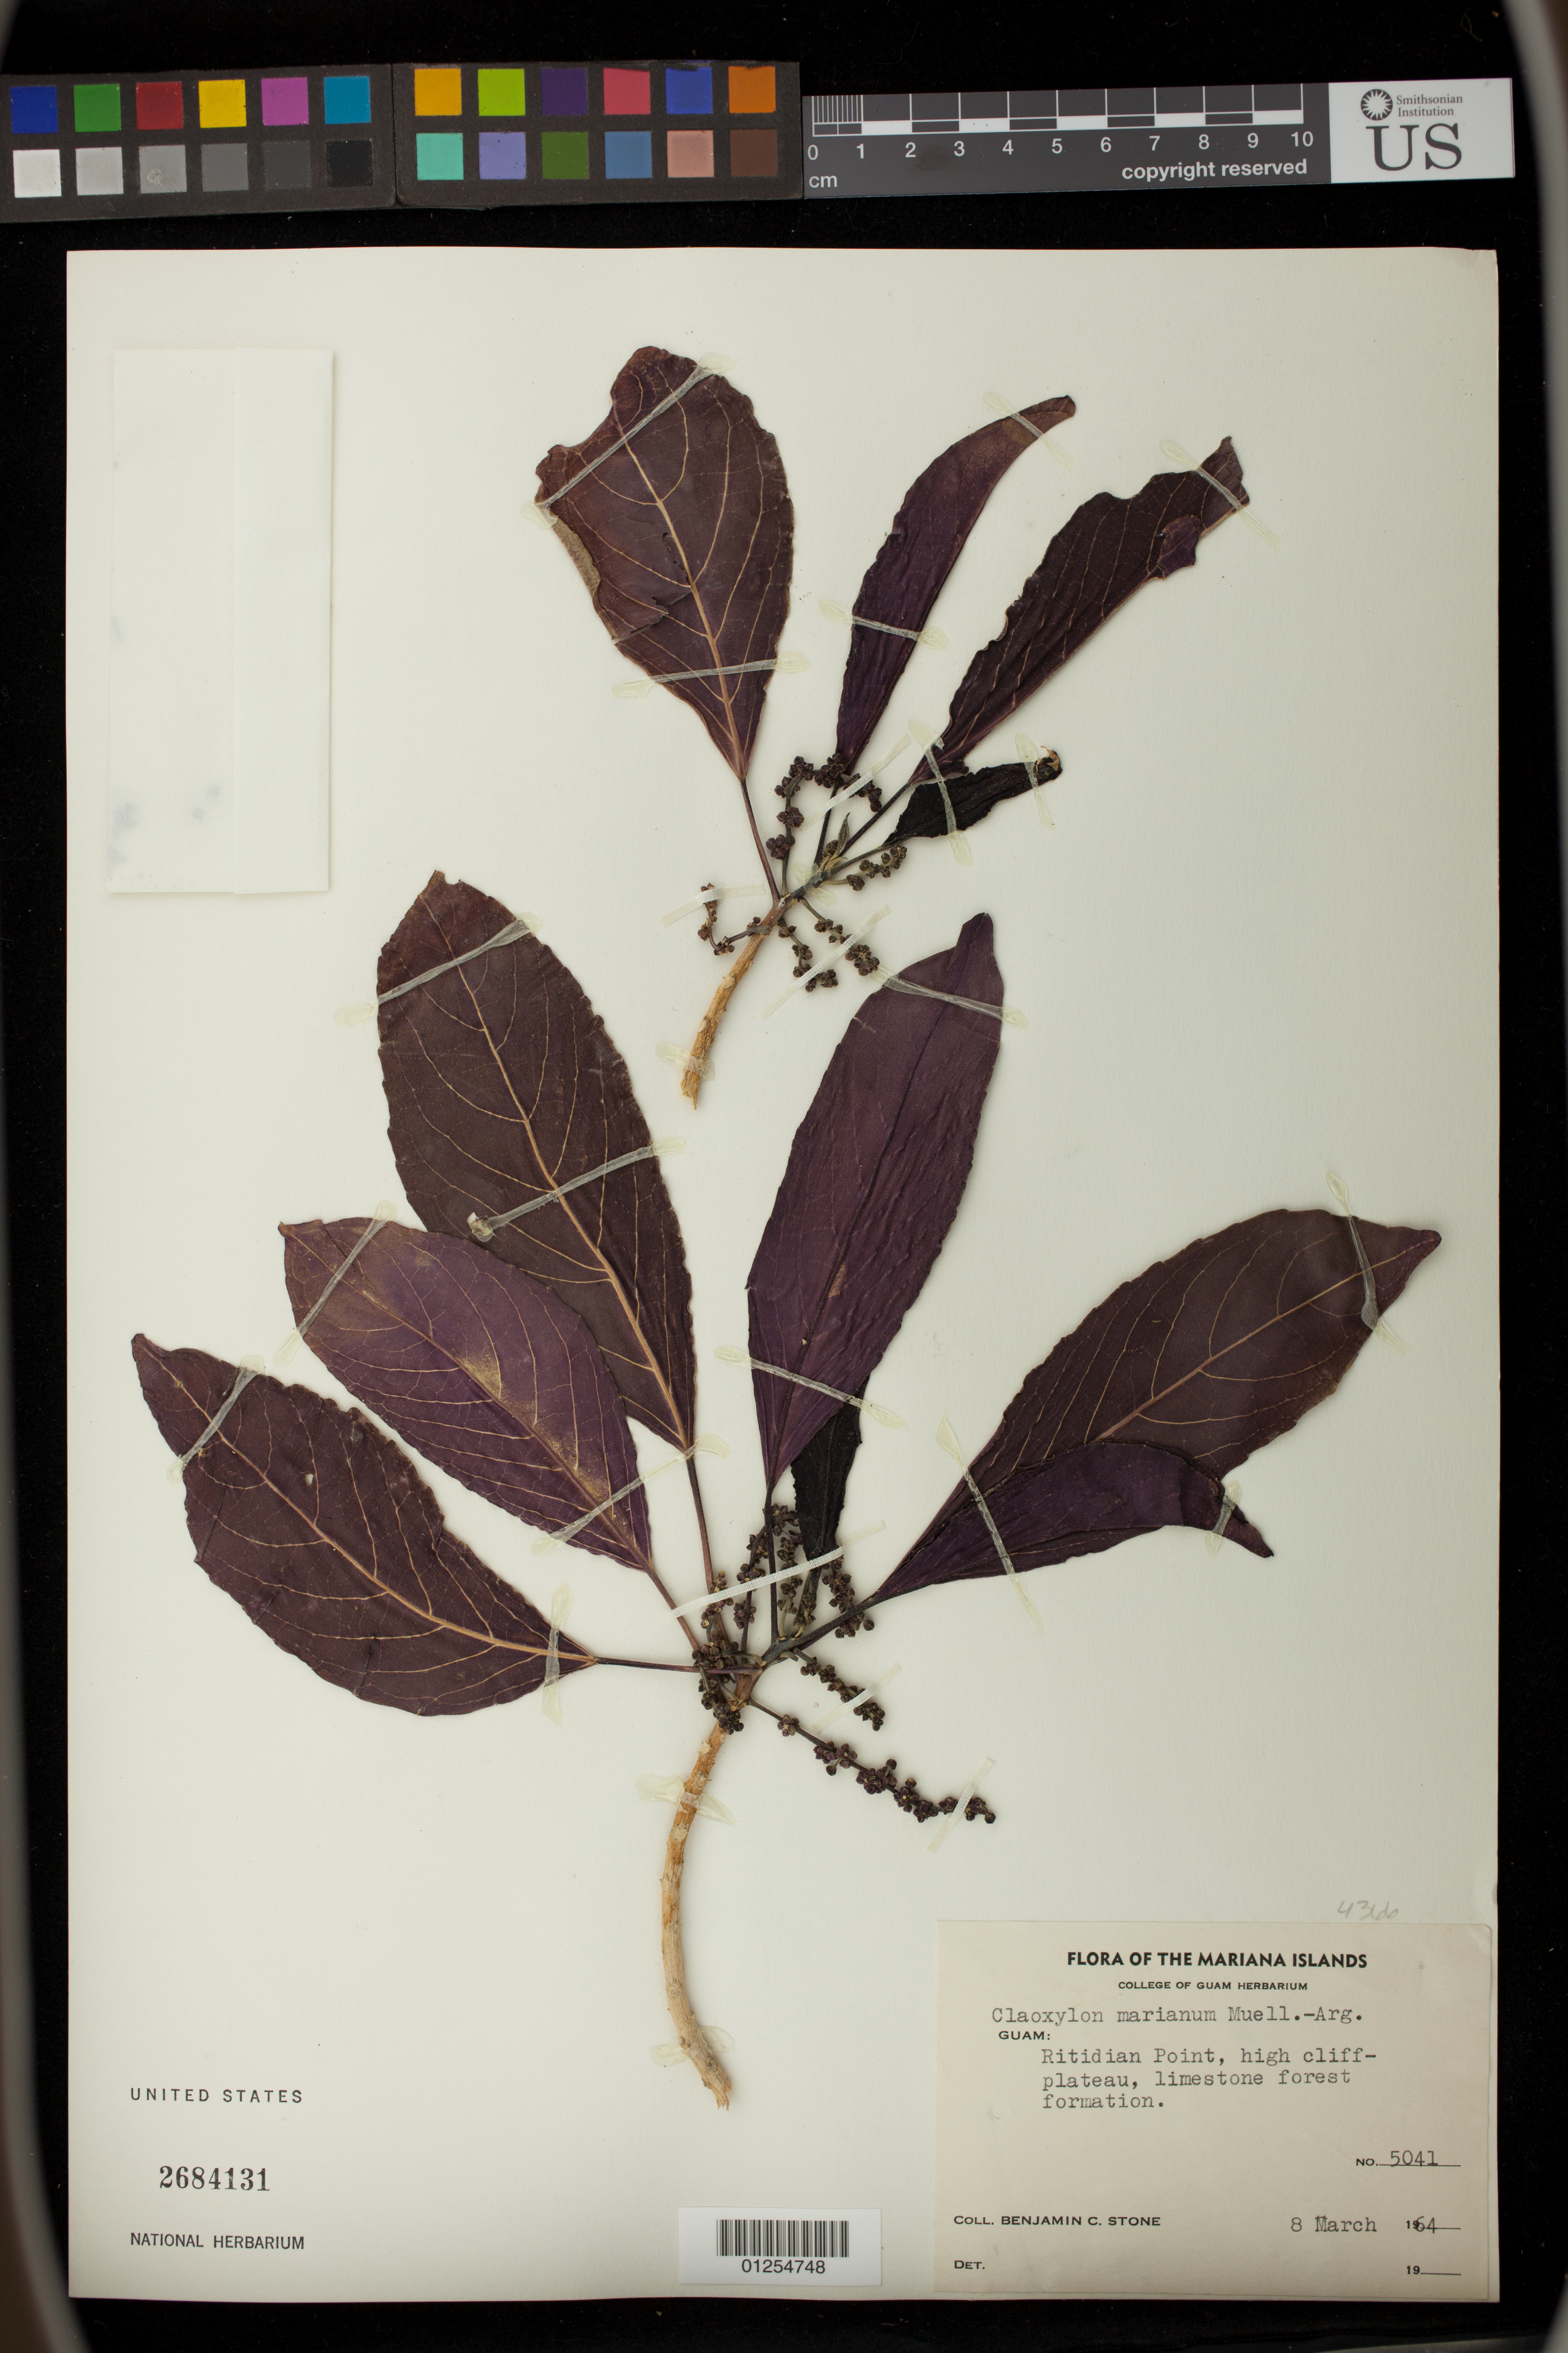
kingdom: Plantae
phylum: Tracheophyta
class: Magnoliopsida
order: Malpighiales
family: Euphorbiaceae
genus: Claoxylon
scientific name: Claoxylon marianum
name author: Müll. Arg.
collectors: B. C. Stone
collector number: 5041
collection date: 1964-03-08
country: Guam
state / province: Yigo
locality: Ritidian Point, high cliff-plateau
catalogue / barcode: US 2684131